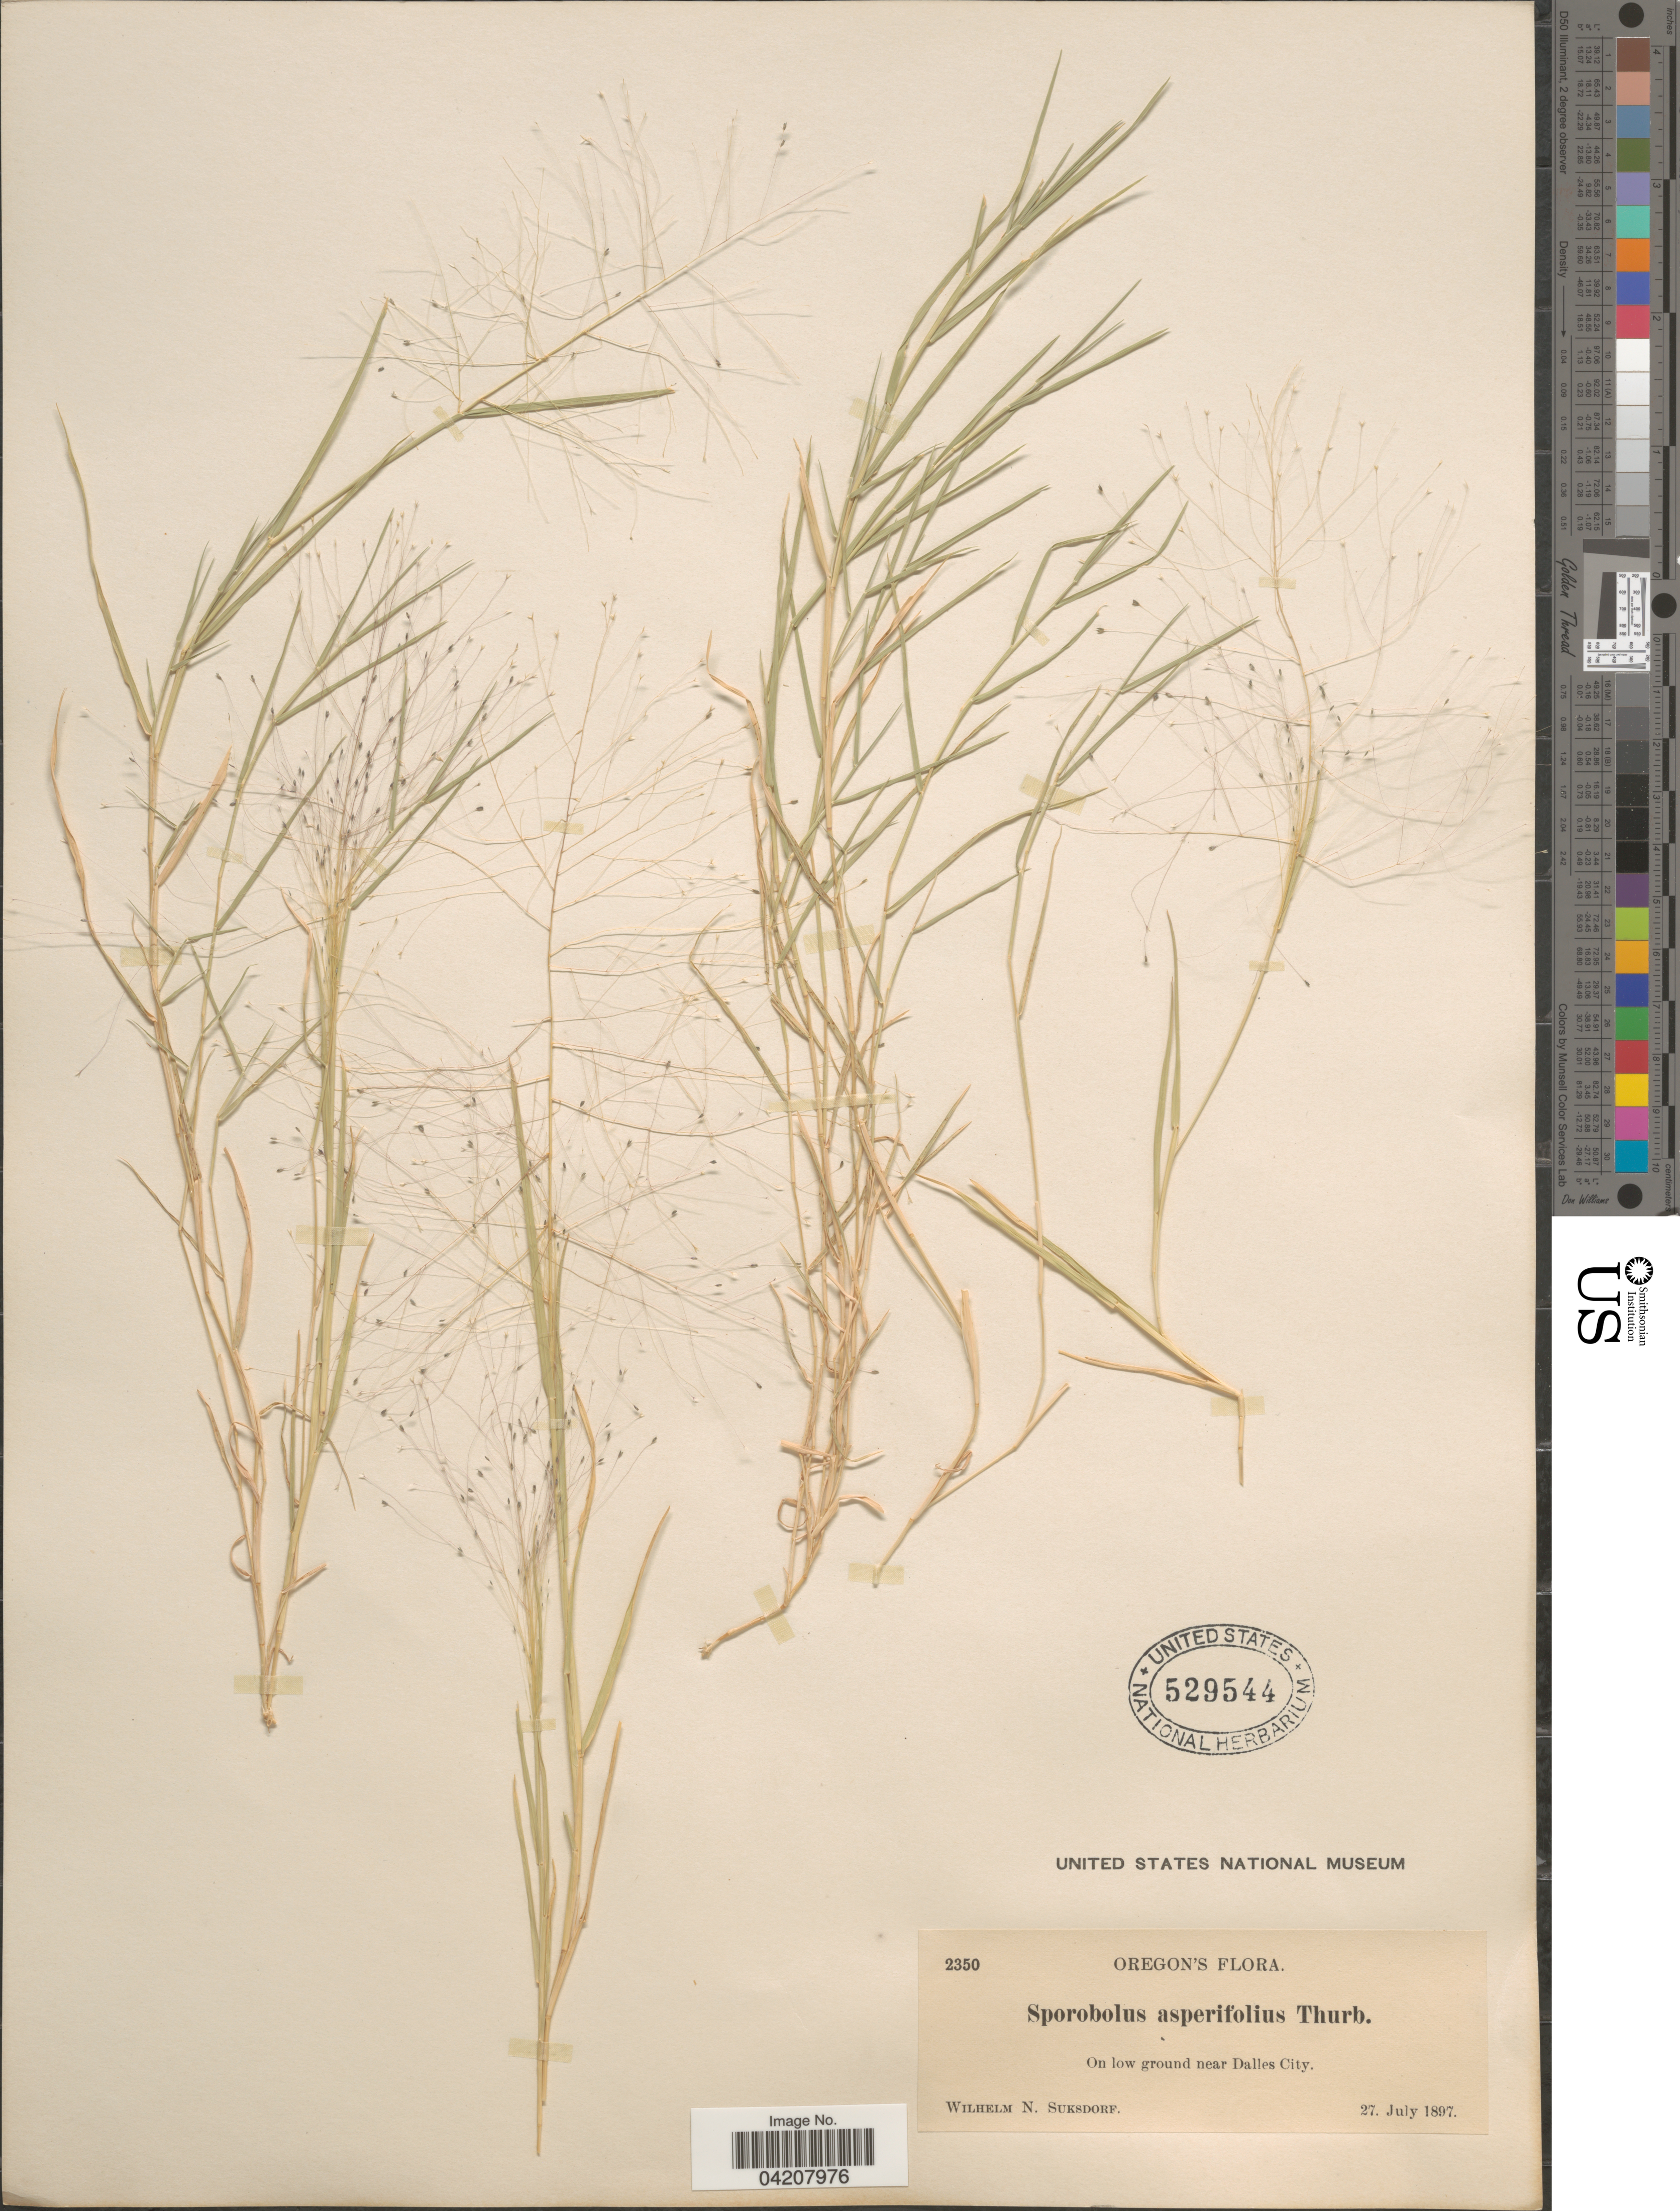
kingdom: Plantae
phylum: Tracheophyta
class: Liliopsida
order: Poales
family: Poaceae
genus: Muhlenbergia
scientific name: Muhlenbergia asperifolia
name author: (Nees & Meyen ex Trin.) Parodi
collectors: W. N. Suksdorf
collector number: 2350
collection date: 1897-07-27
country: United States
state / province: Oregon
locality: On low ground near Dallas City.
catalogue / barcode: US 529544